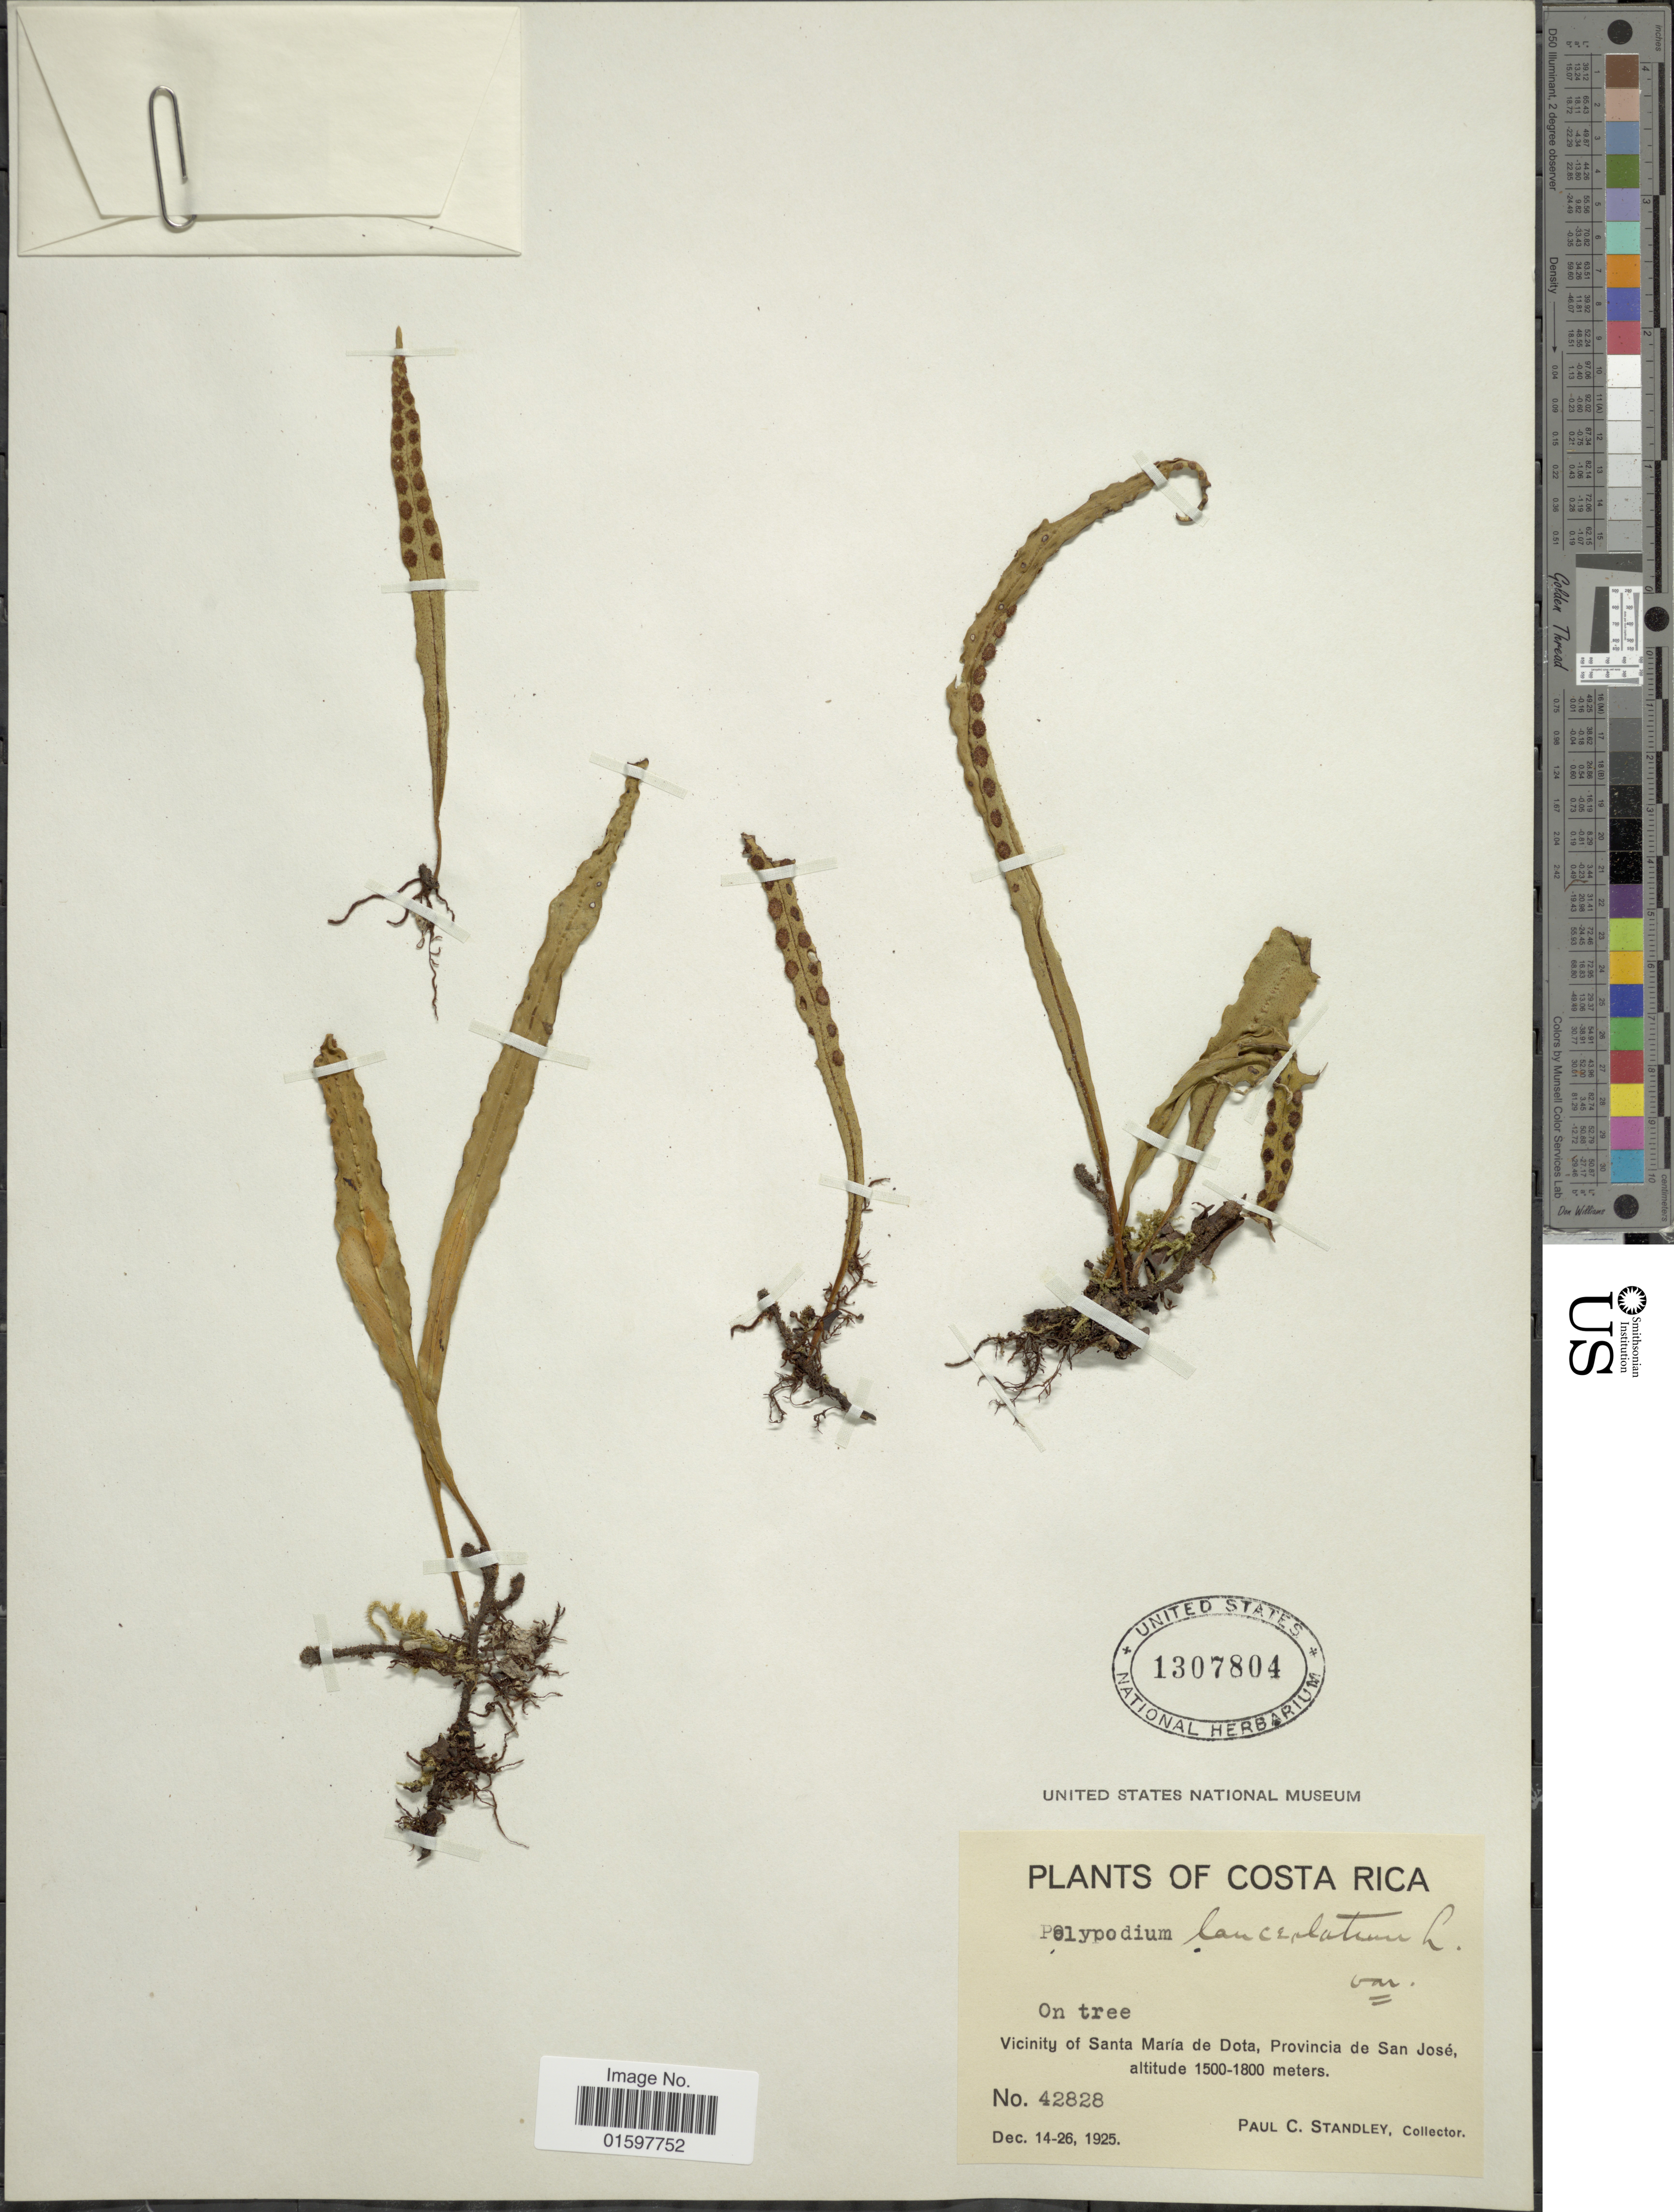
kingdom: Plantae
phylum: Tracheophyta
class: Polypodiopsida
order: Polypodiales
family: Polypodiaceae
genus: Pleopeltis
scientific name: Pleopeltis macrocarpa var. complanata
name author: (Weath.) Lellinger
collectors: P. C. Standley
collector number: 42828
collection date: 1925-12-14/1925-12-26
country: Costa Rica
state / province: San José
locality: Vicinity of Santa Maria de Dota.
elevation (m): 1500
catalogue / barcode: US 1307804